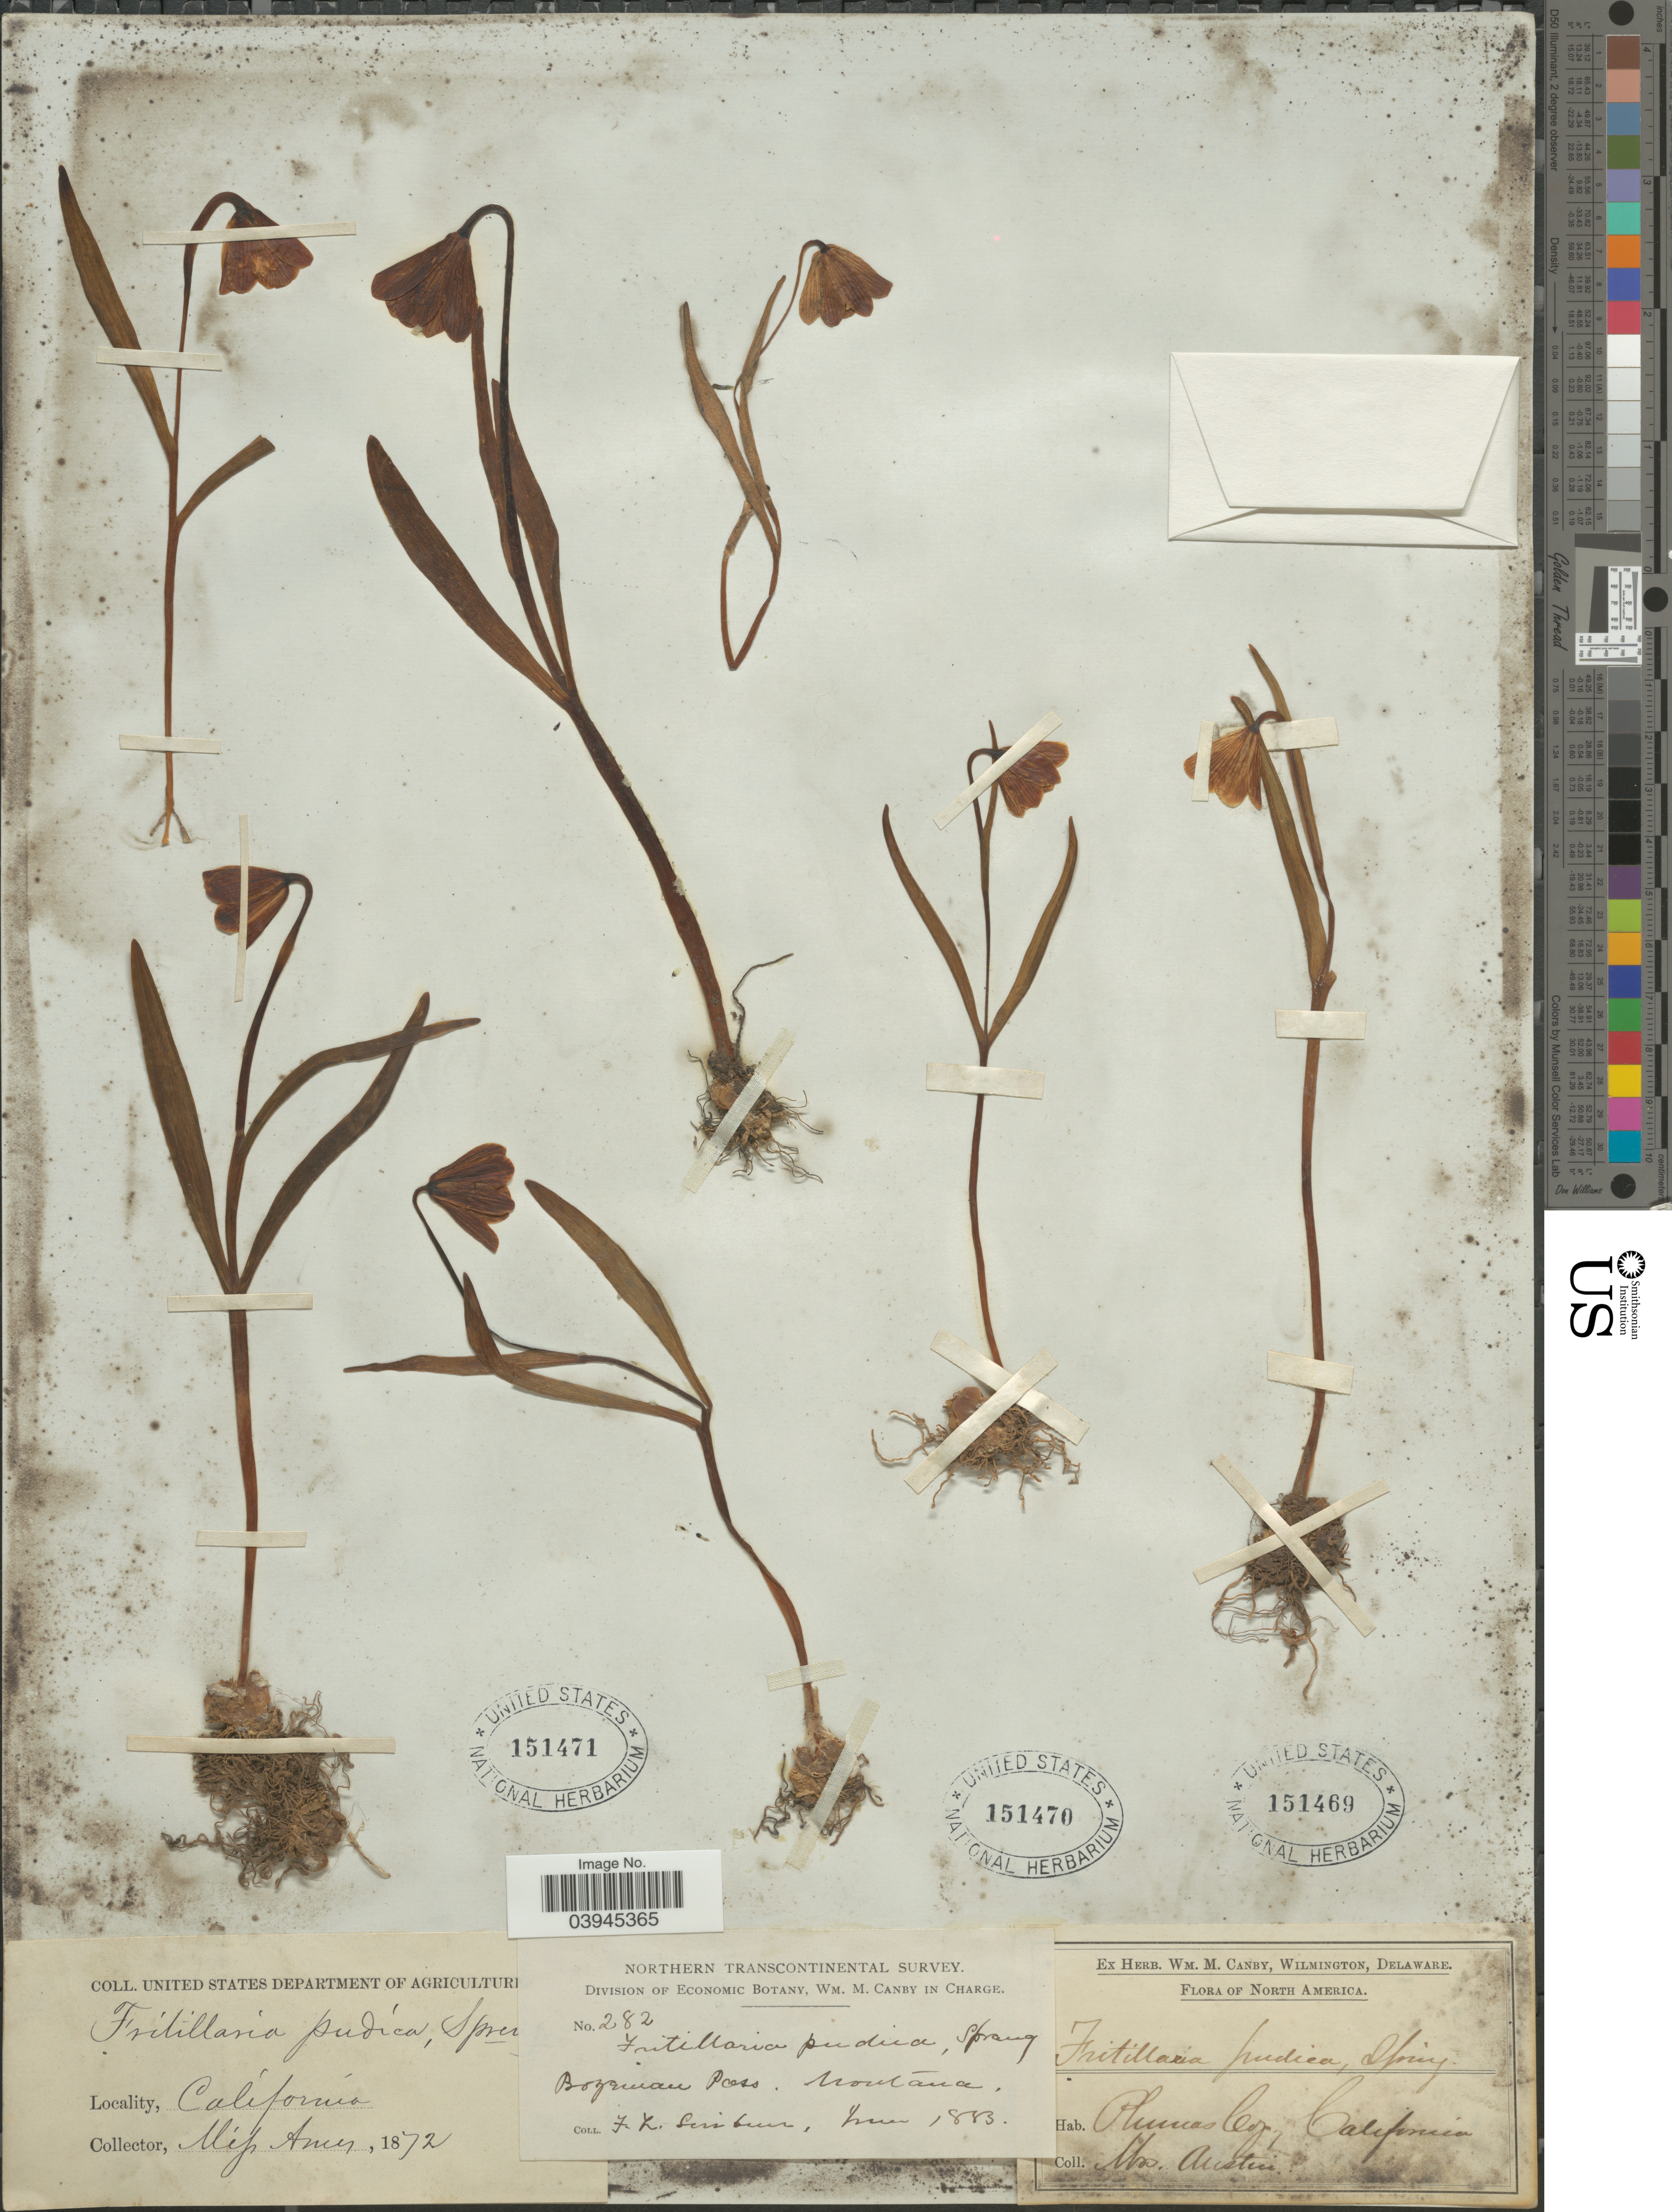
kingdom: Plantae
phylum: Tracheophyta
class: Liliopsida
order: Liliales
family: Liliaceae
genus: Fritillaria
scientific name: Fritillaria pudica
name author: (Pursh) Spreng.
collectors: Austin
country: United States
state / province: California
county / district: Plumas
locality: Plumas Co.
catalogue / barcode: US 151469-3